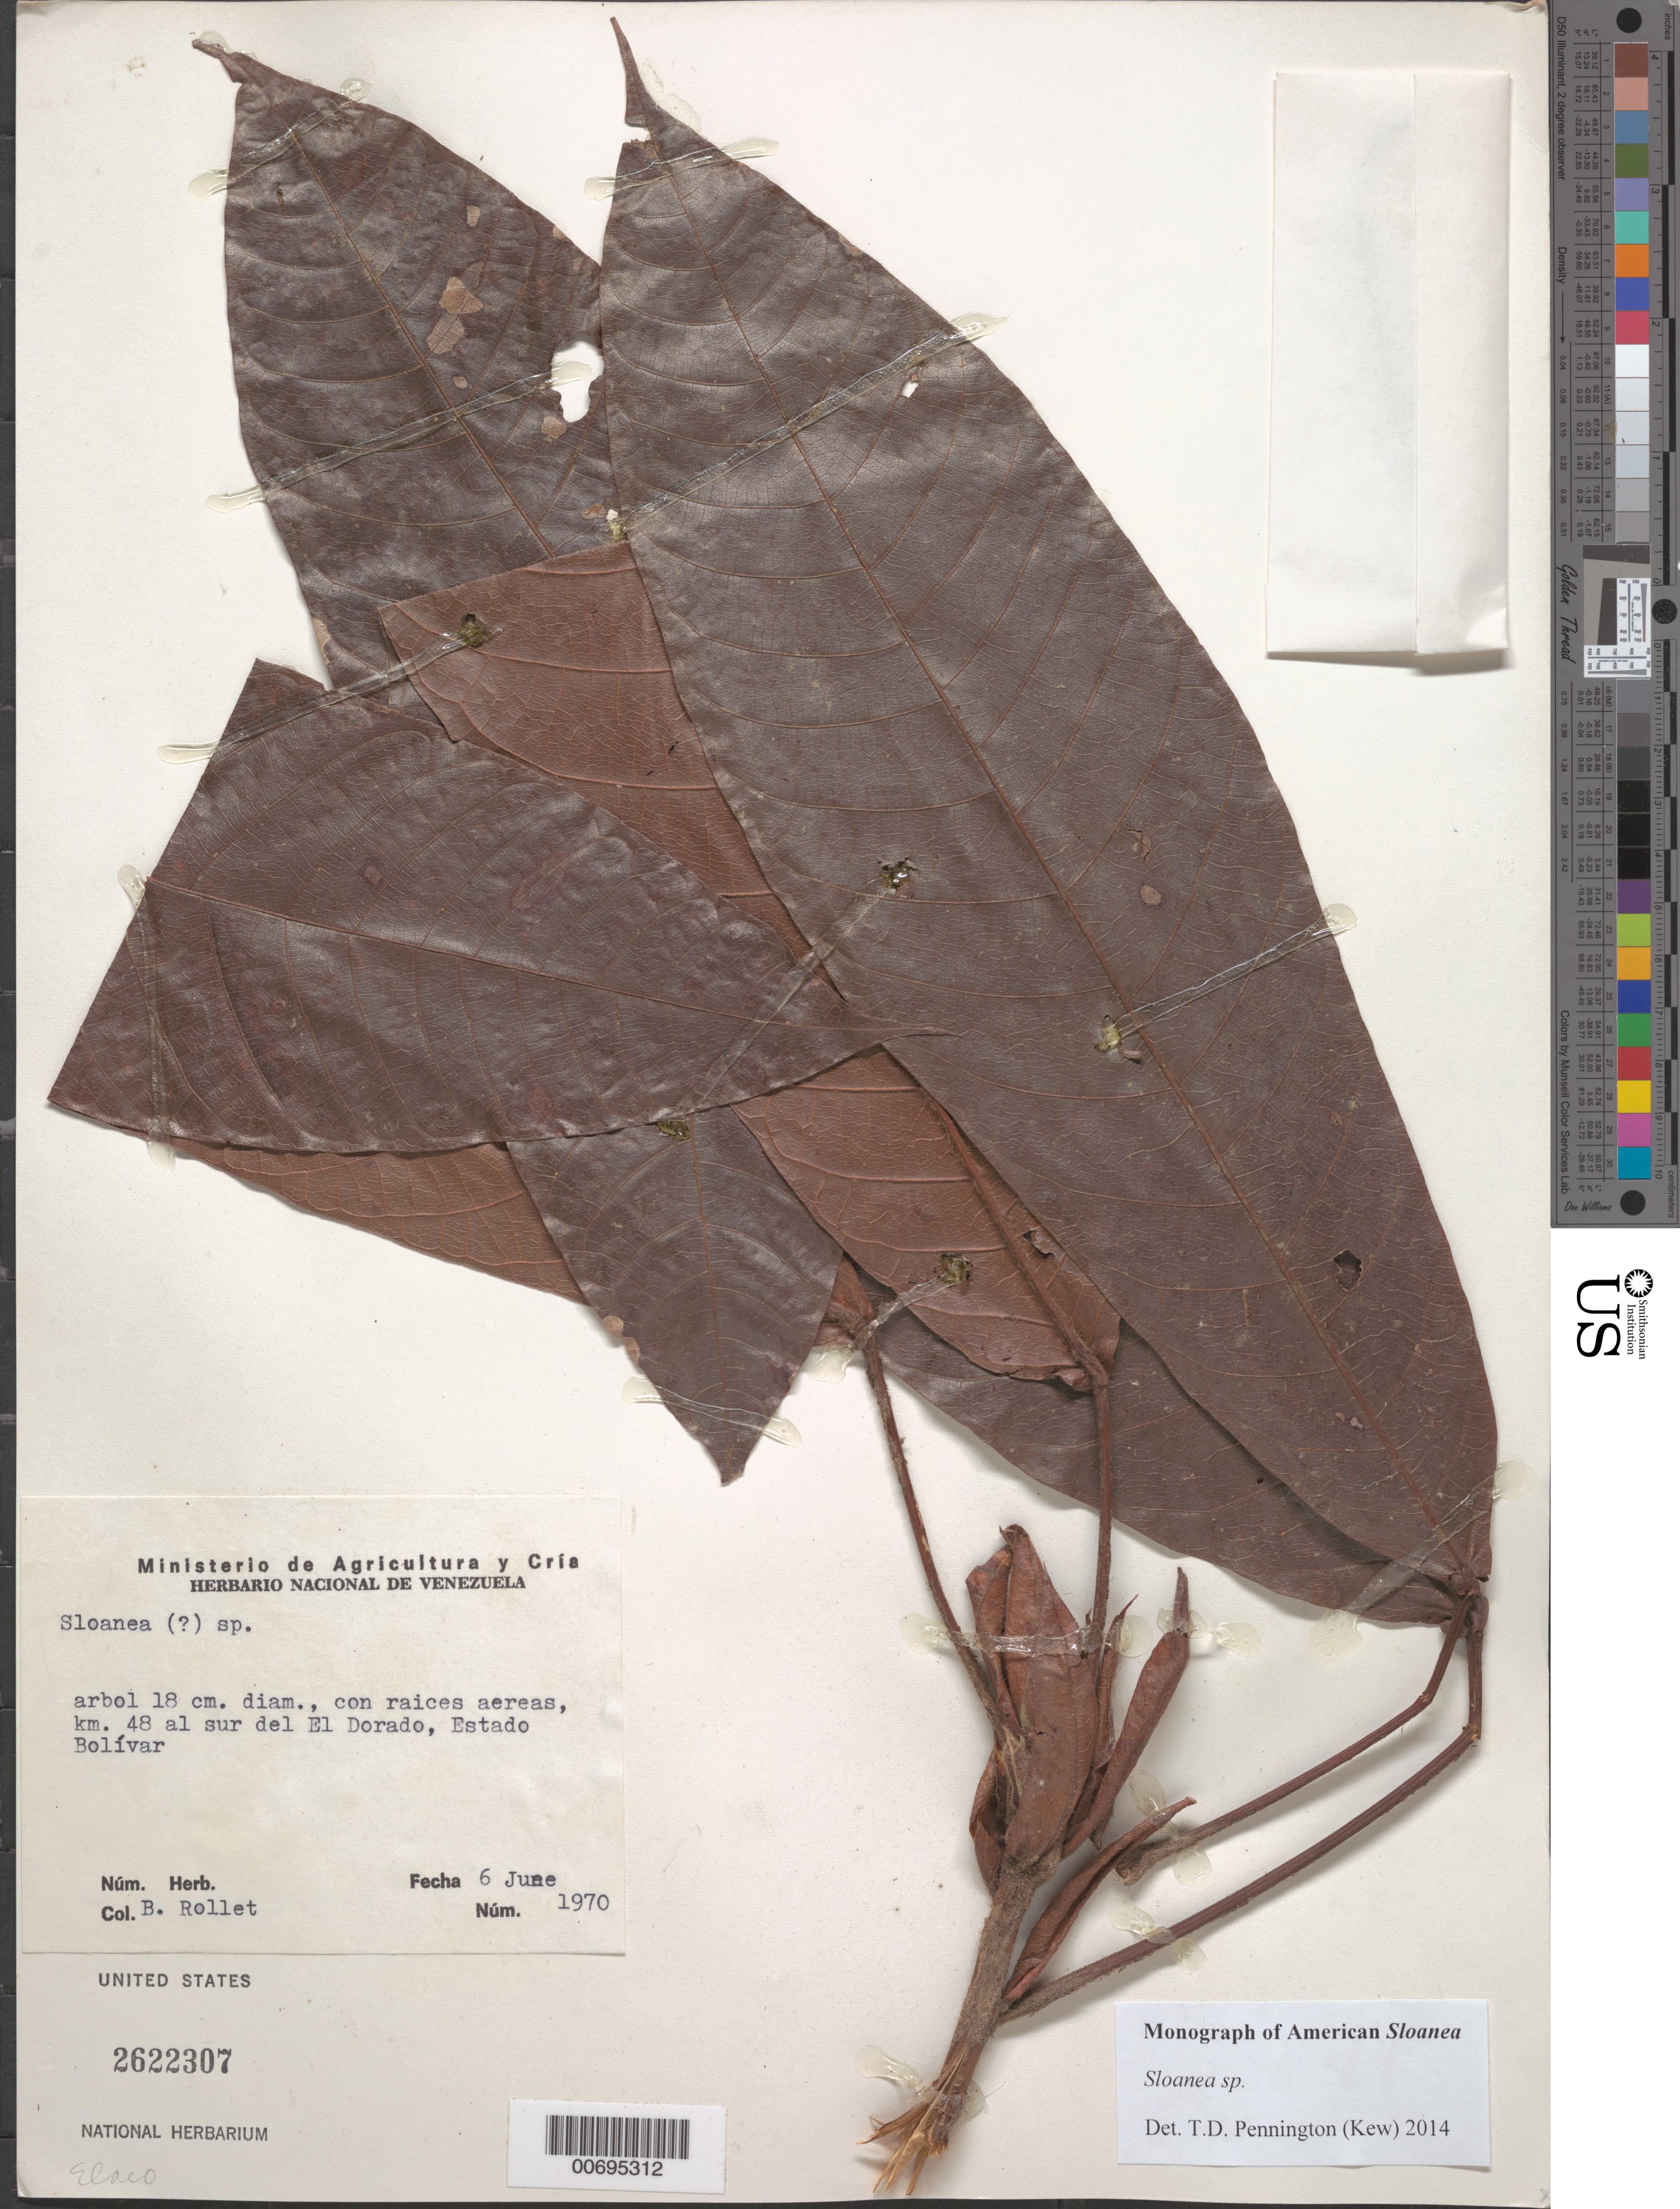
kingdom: Plantae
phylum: Tracheophyta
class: Magnoliopsida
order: Oxalidales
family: Elaeocarpaceae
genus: Sloanea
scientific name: Sloanea sp.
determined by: Pennington, T. D., (K)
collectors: B. Rollet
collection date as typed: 6-Jun-70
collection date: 1970-06-06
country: Venezuela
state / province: Bolívar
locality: El Dorado, 48 km S of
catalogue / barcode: US 2622307